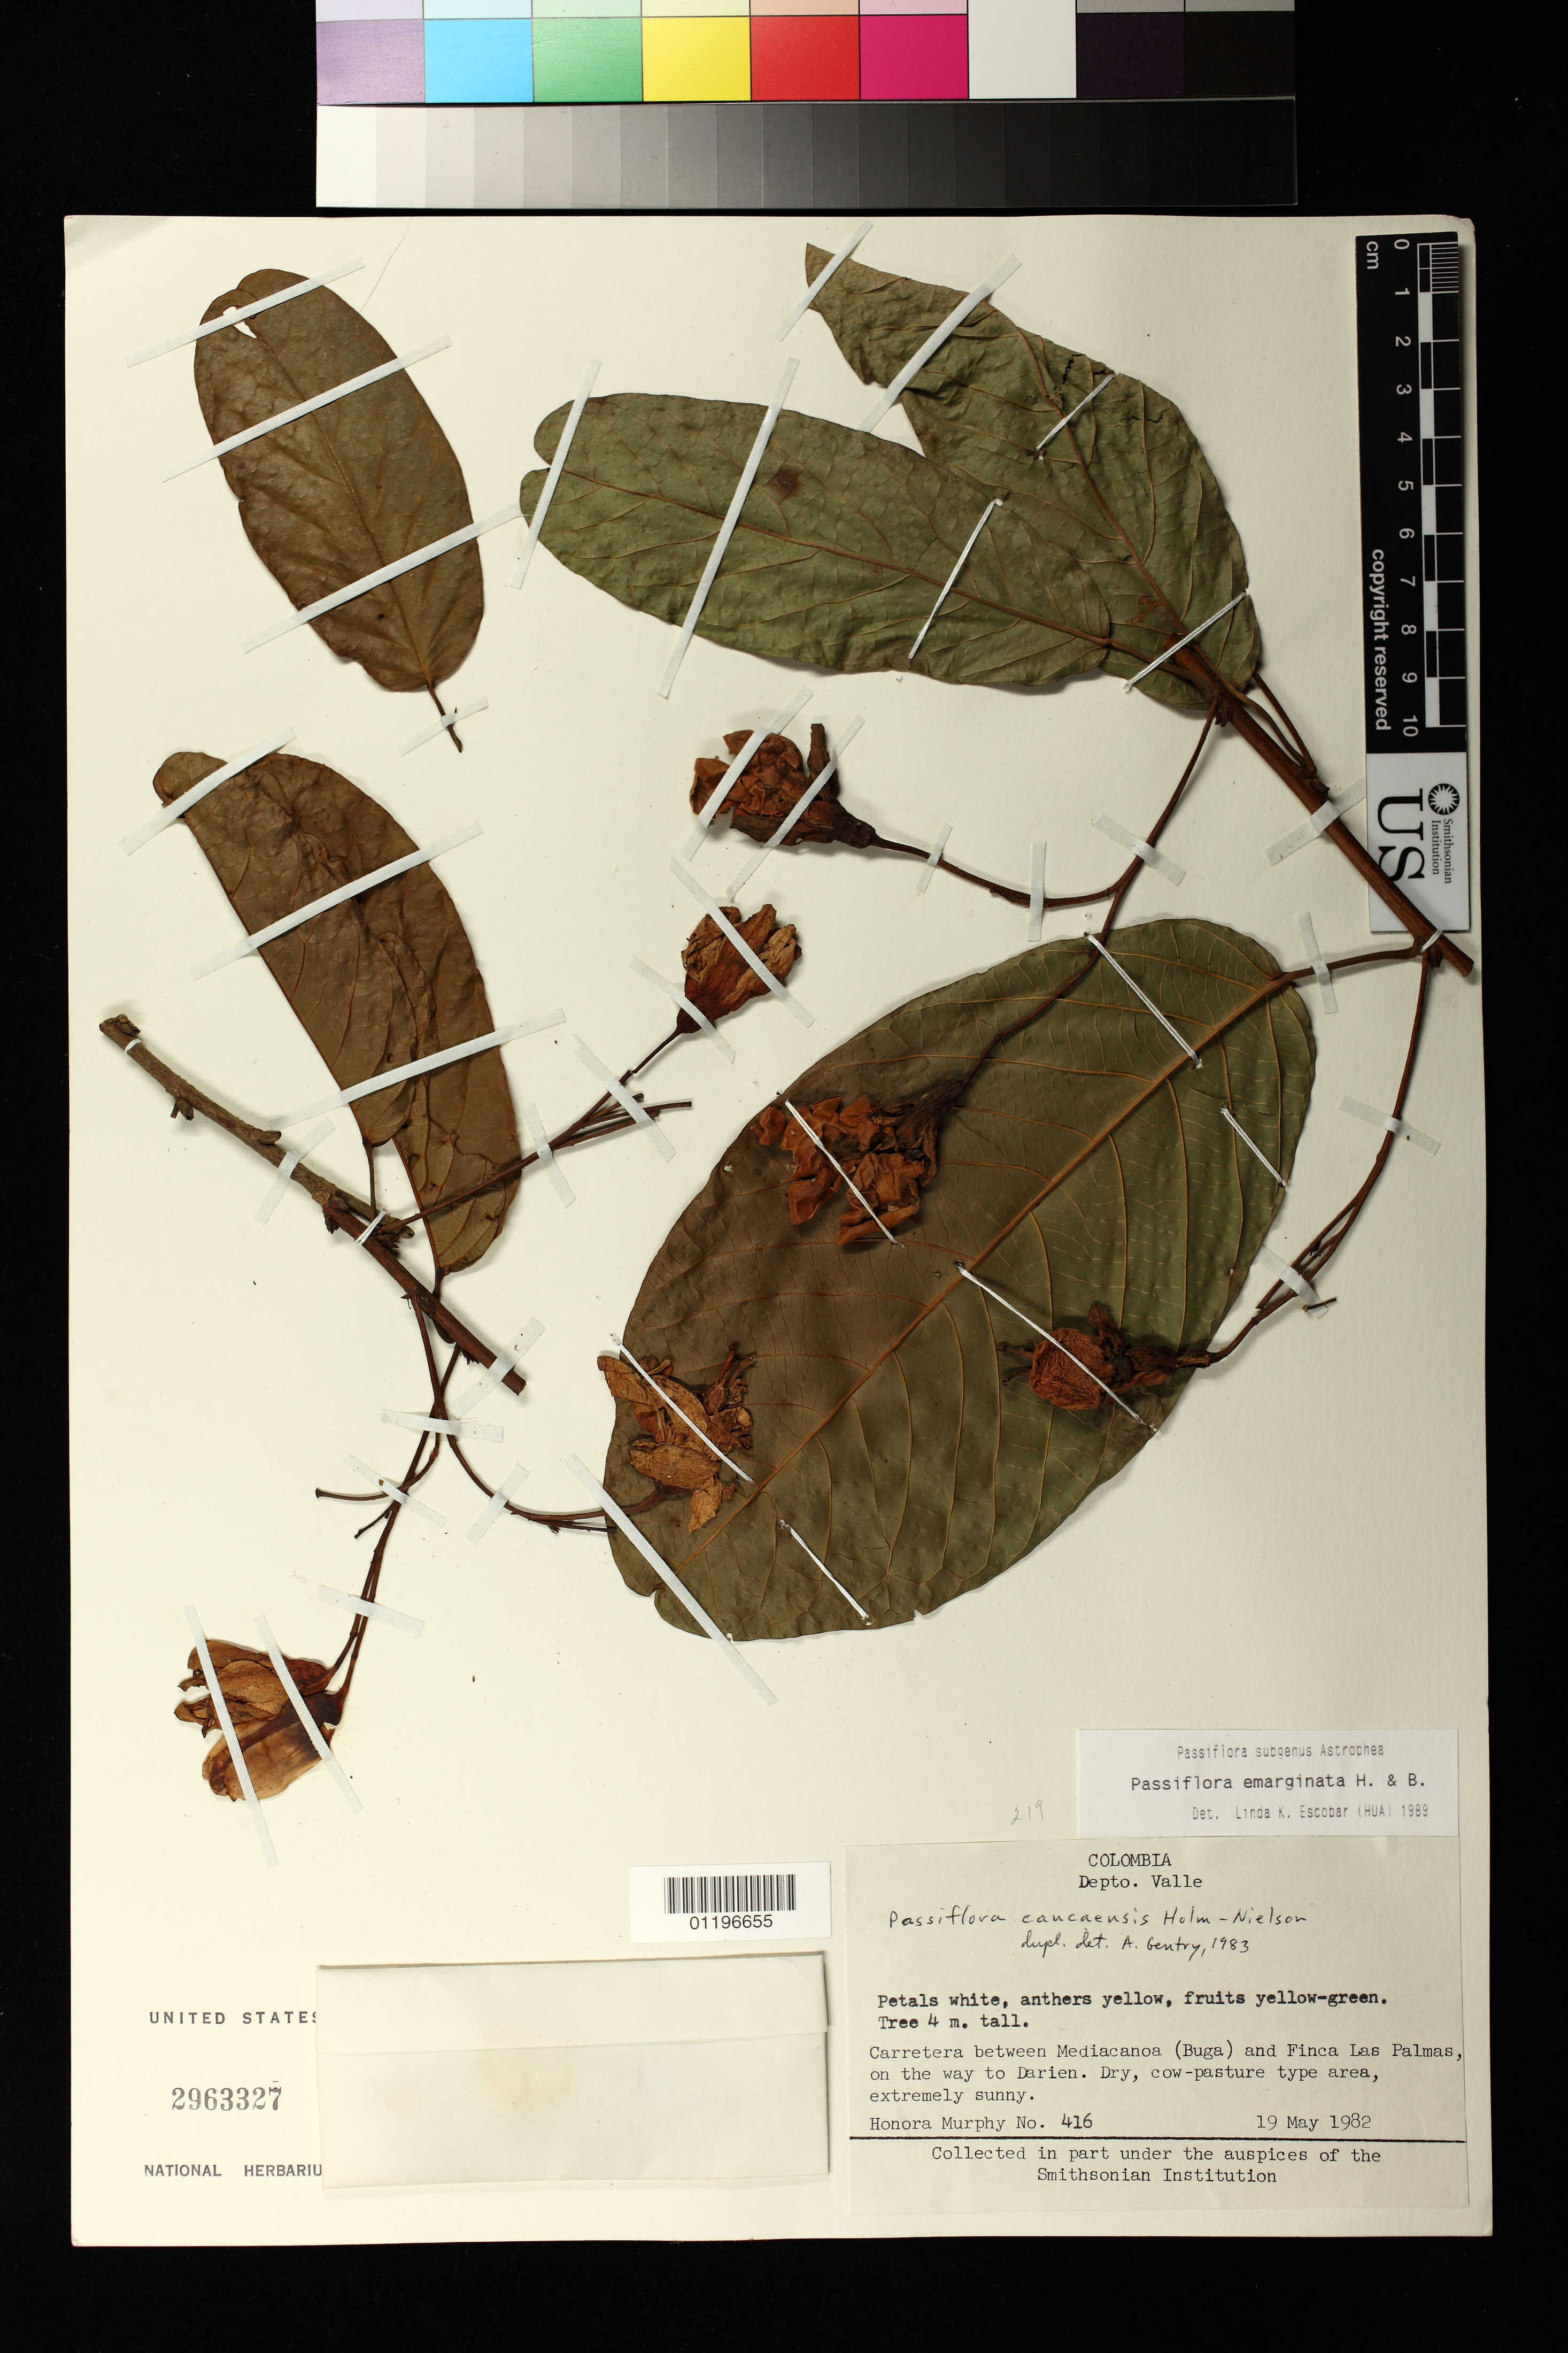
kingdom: Plantae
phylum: Tracheophyta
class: Magnoliopsida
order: Malpighiales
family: Passifloraceae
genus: Passiflora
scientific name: Passiflora emarginata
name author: Humb. & Bonpl.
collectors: H. Murphy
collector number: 416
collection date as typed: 19 May 1982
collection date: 1982-05-19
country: Colombia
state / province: Valle del Cauca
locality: Carretera between Mediacanoa (Buga) and Finca Las Palmas, on the way to Darien.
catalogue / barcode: US 2963327